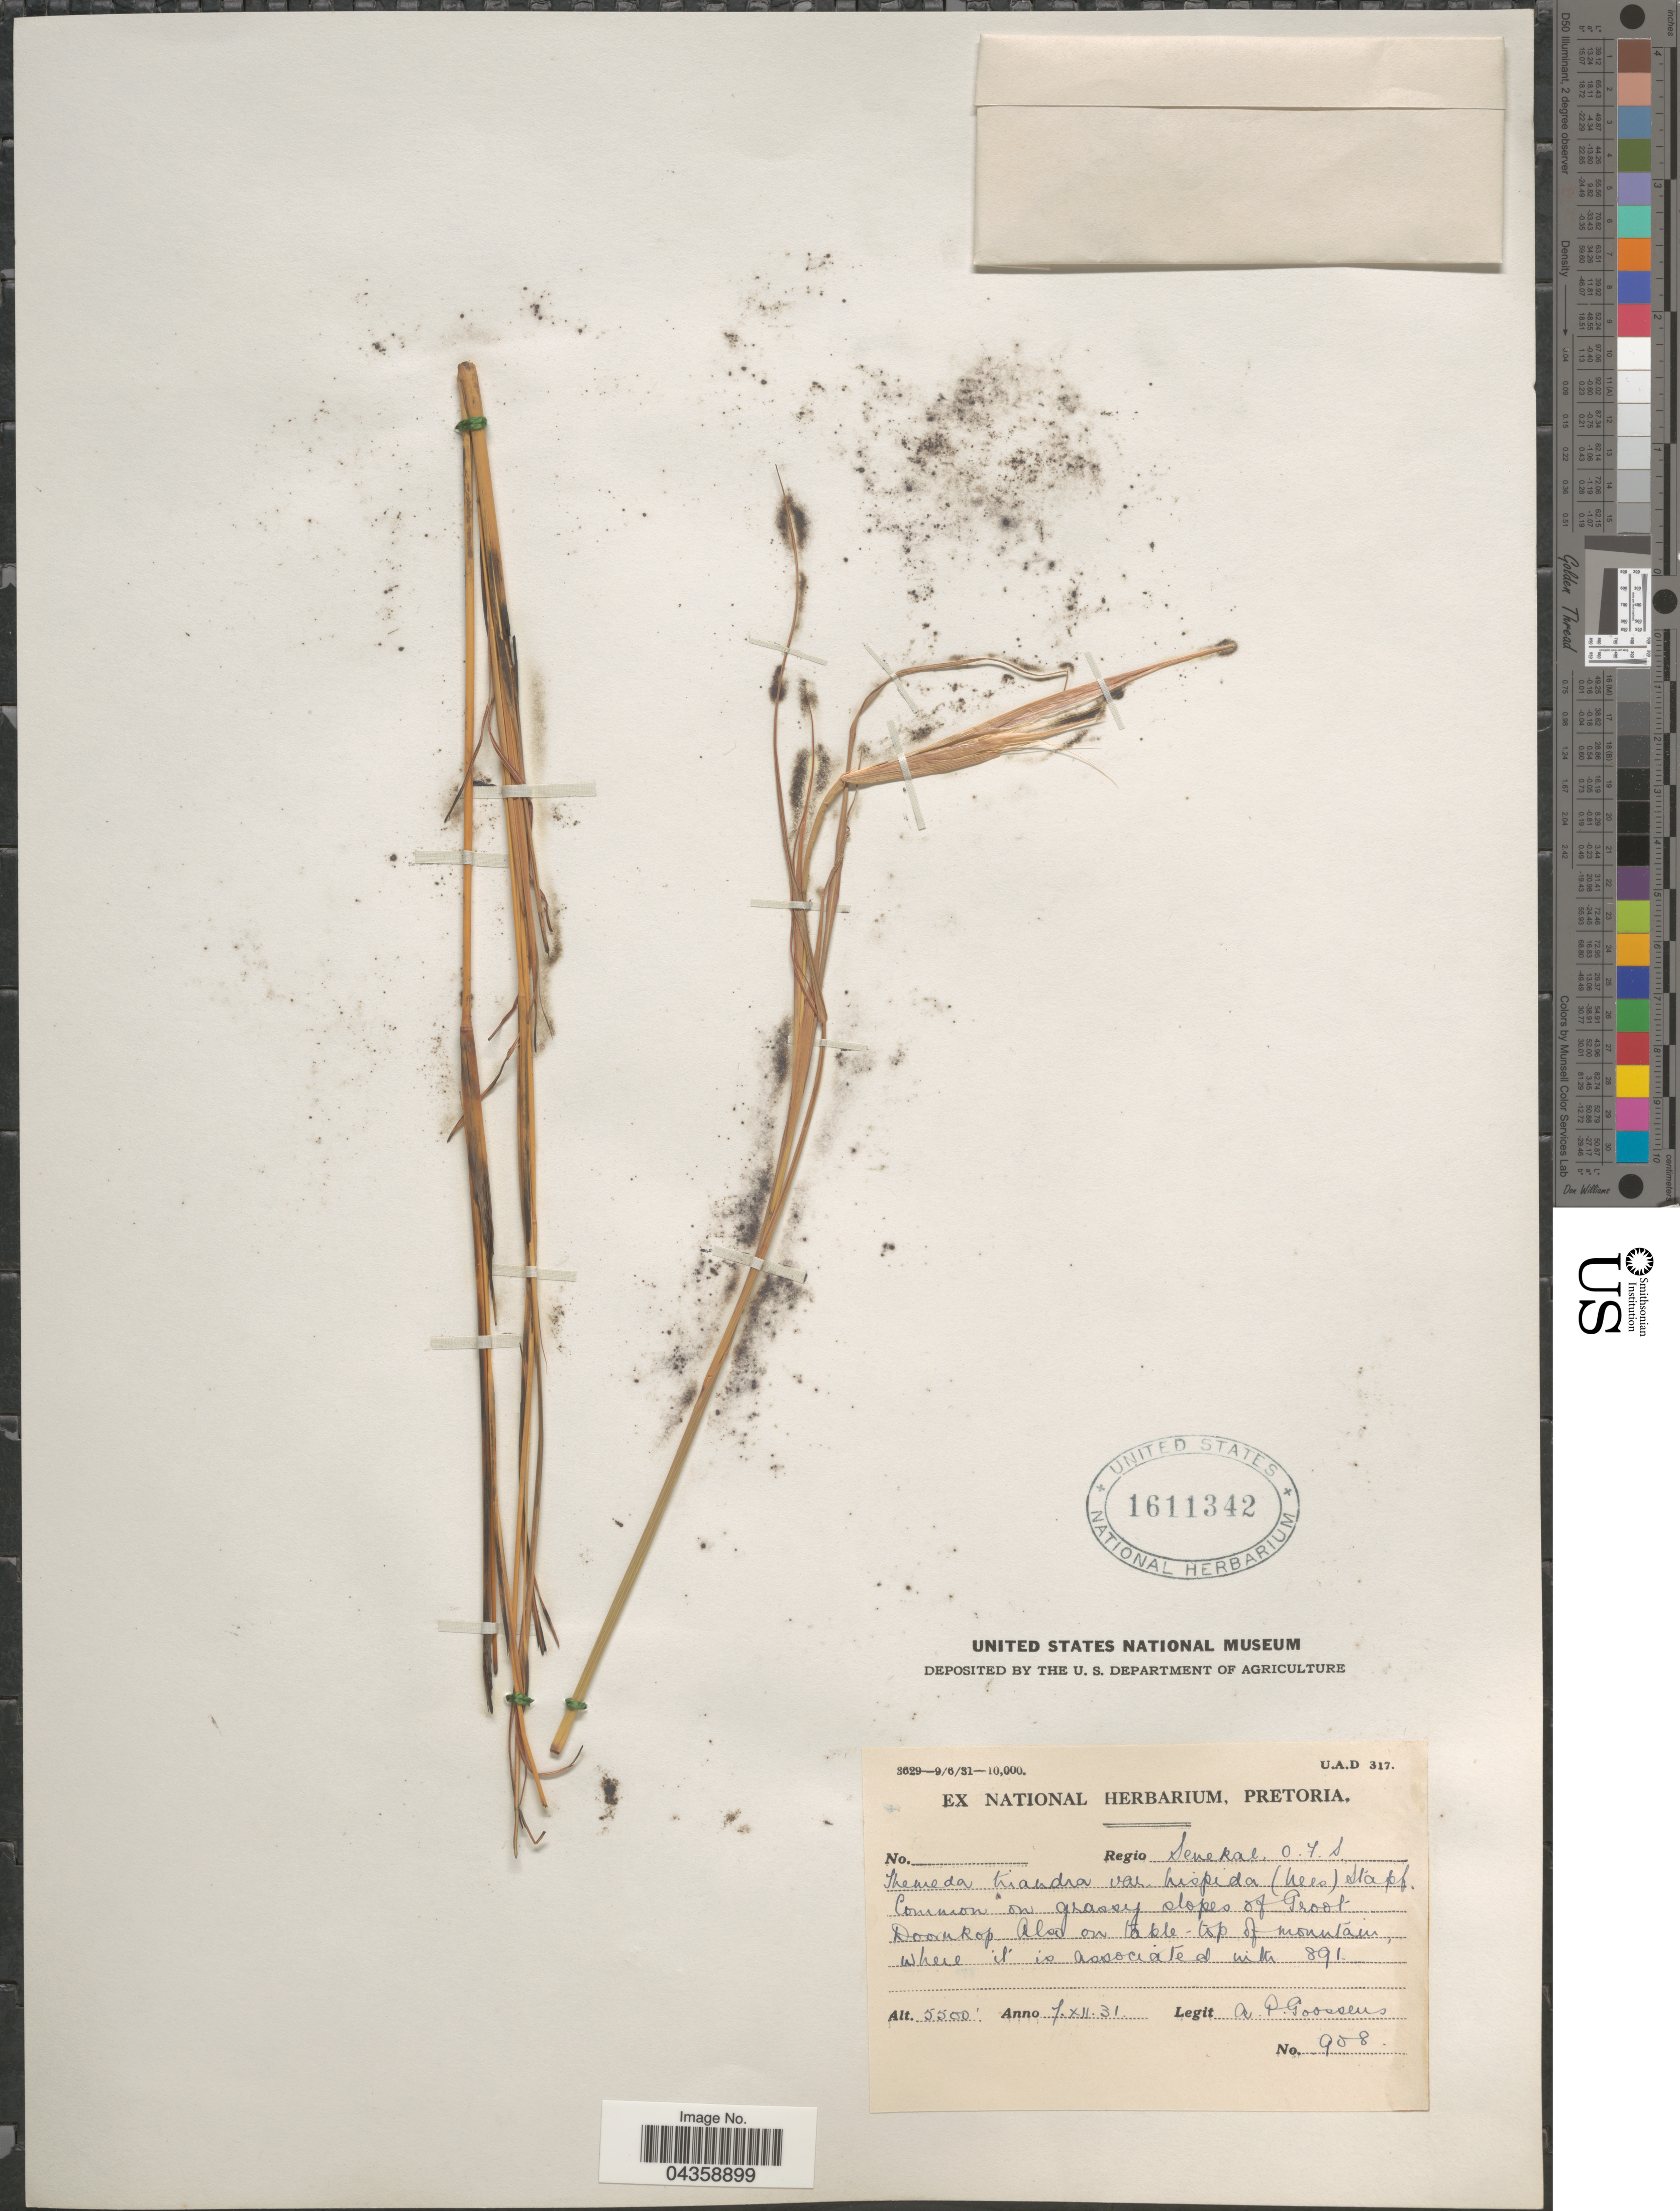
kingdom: Plantae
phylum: Tracheophyta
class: Liliopsida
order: Poales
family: Poaceae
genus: Themeda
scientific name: Themeda triandra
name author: Forssk.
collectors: A. P. G. Goossens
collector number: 908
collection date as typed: Transcribed d/m/y: 7/12/31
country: South Africa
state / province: Free State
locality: Regio Senekal, O. F. S. On grassy slopes of Groot Doornkop. Also on table-top of mountain.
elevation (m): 1676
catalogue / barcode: US 1611342